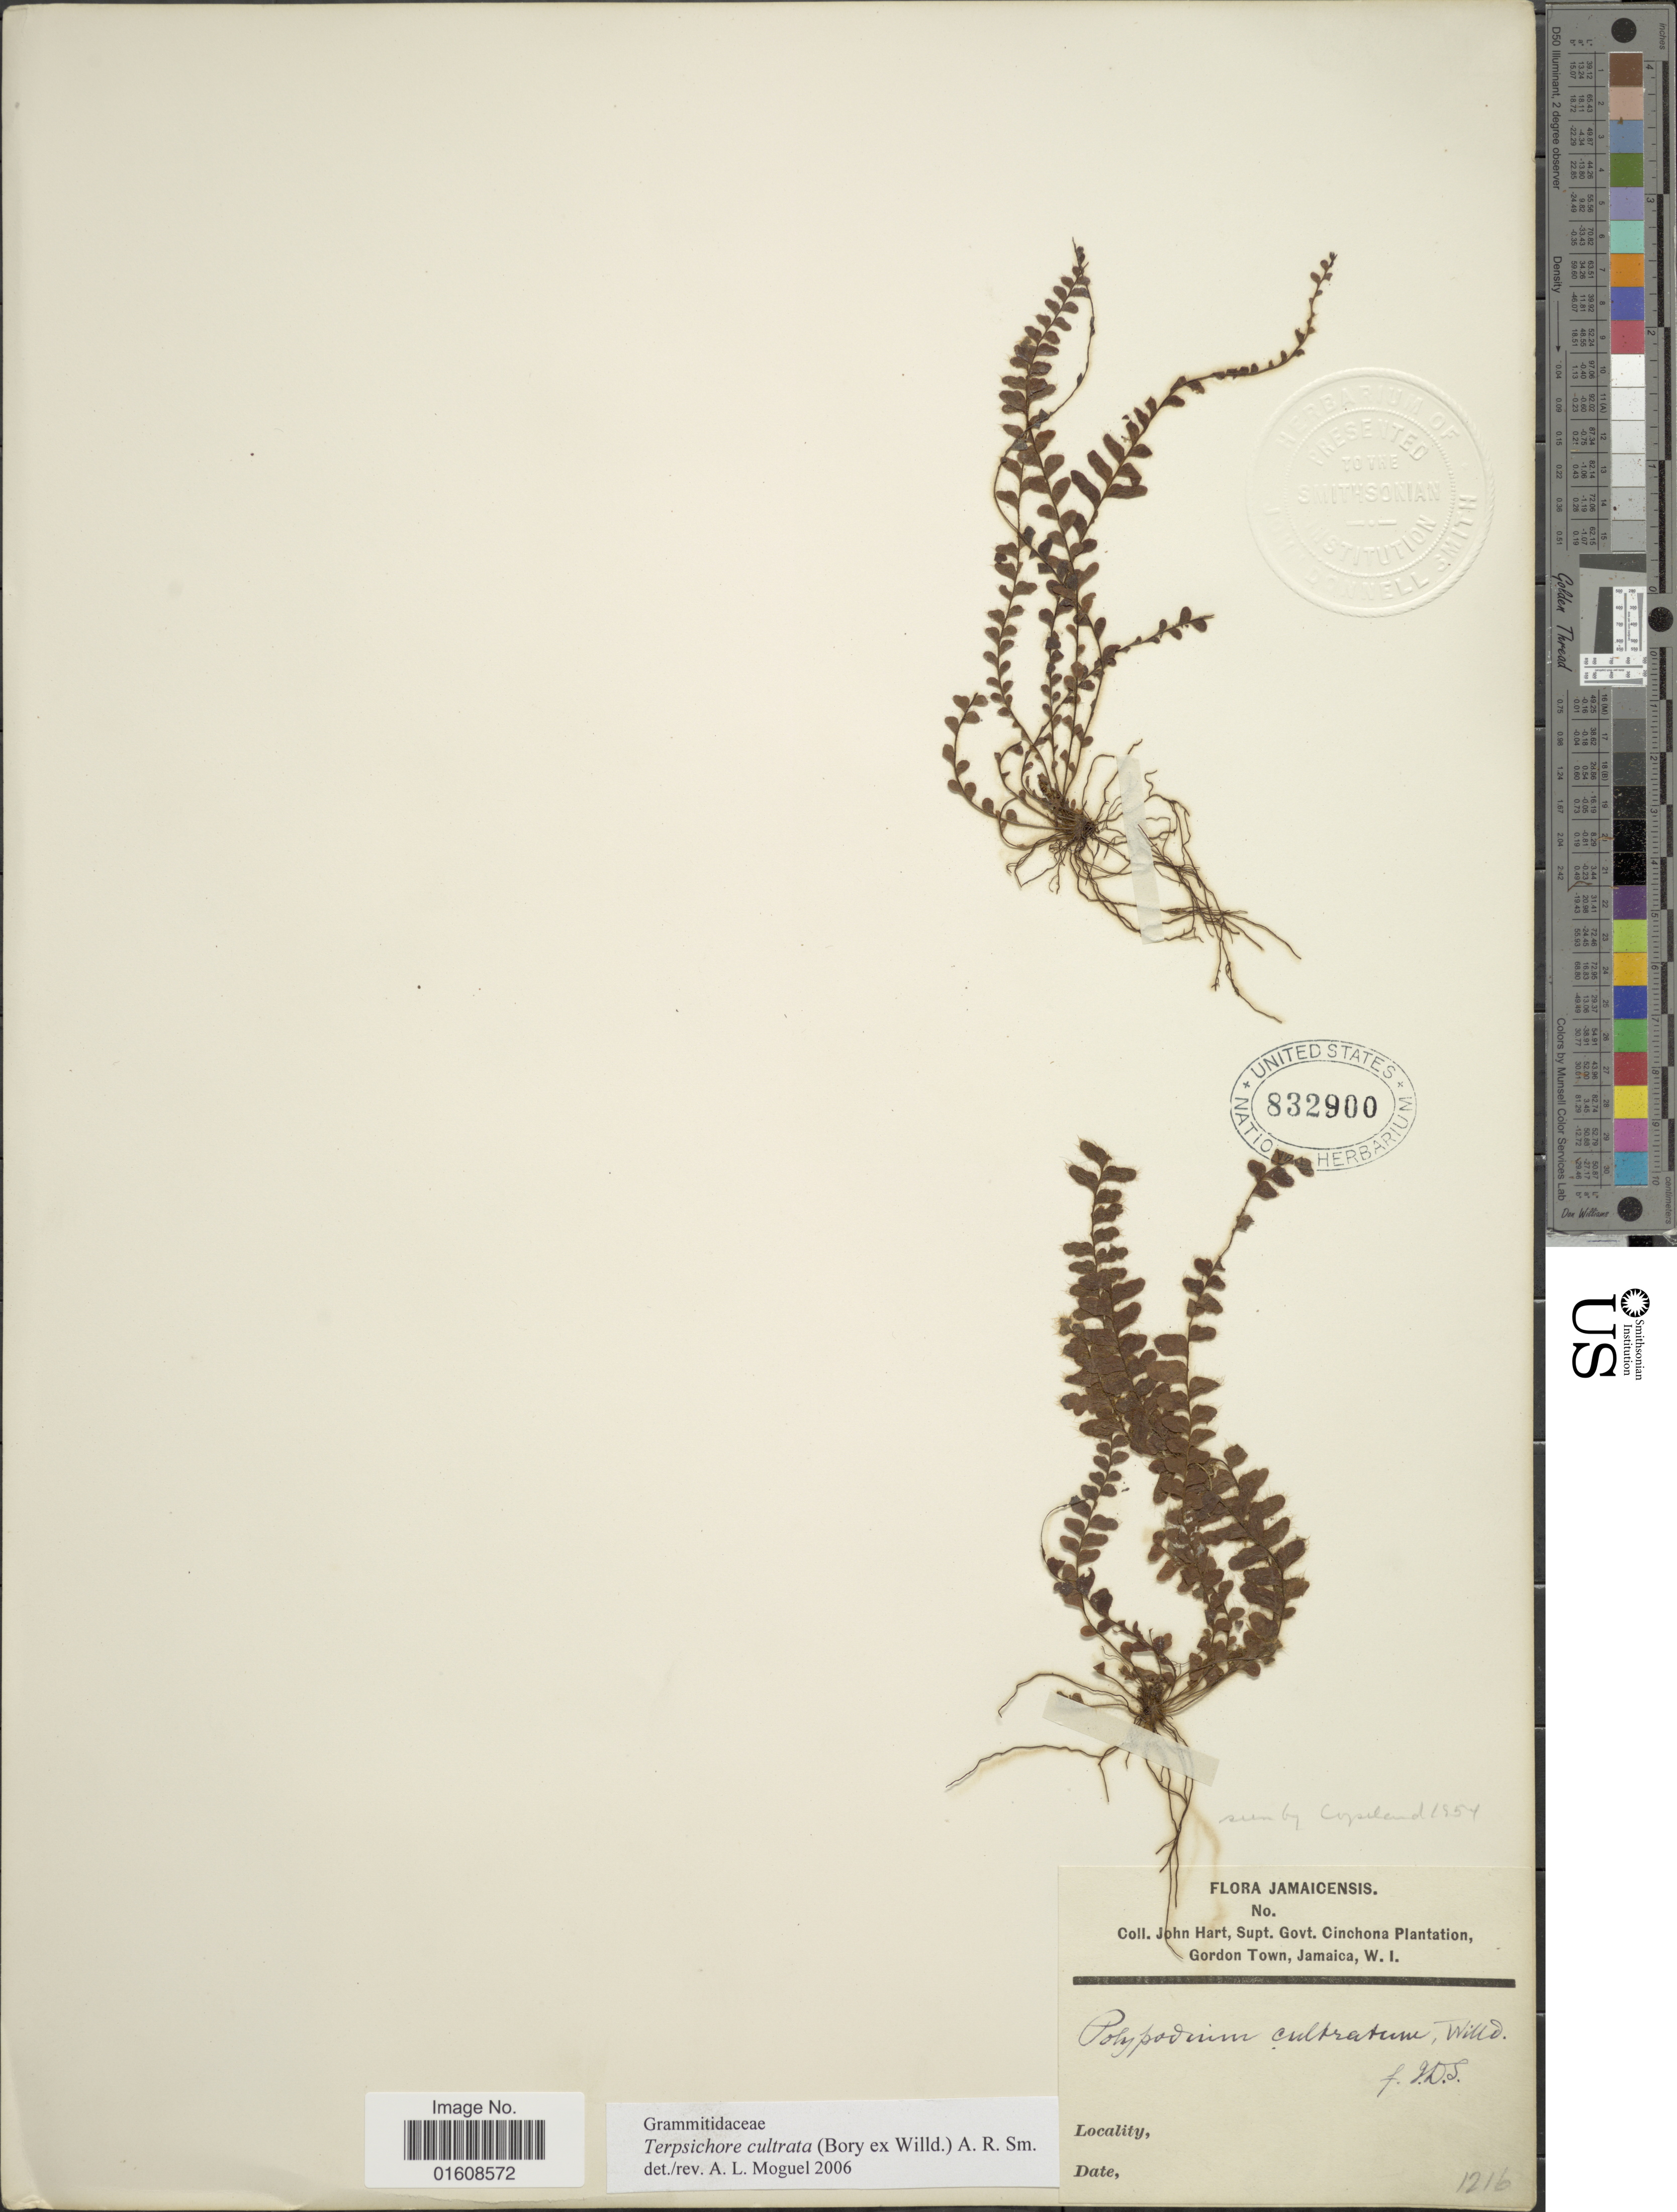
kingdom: Plantae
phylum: Tracheophyta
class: Polypodiopsida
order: Polypodiales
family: Polypodiaceae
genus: Alansmia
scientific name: Alansmia cultrata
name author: (Bory ex Willd.) Moguel & M. Kessler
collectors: J. H. Hart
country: Jamaica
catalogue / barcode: US 832900